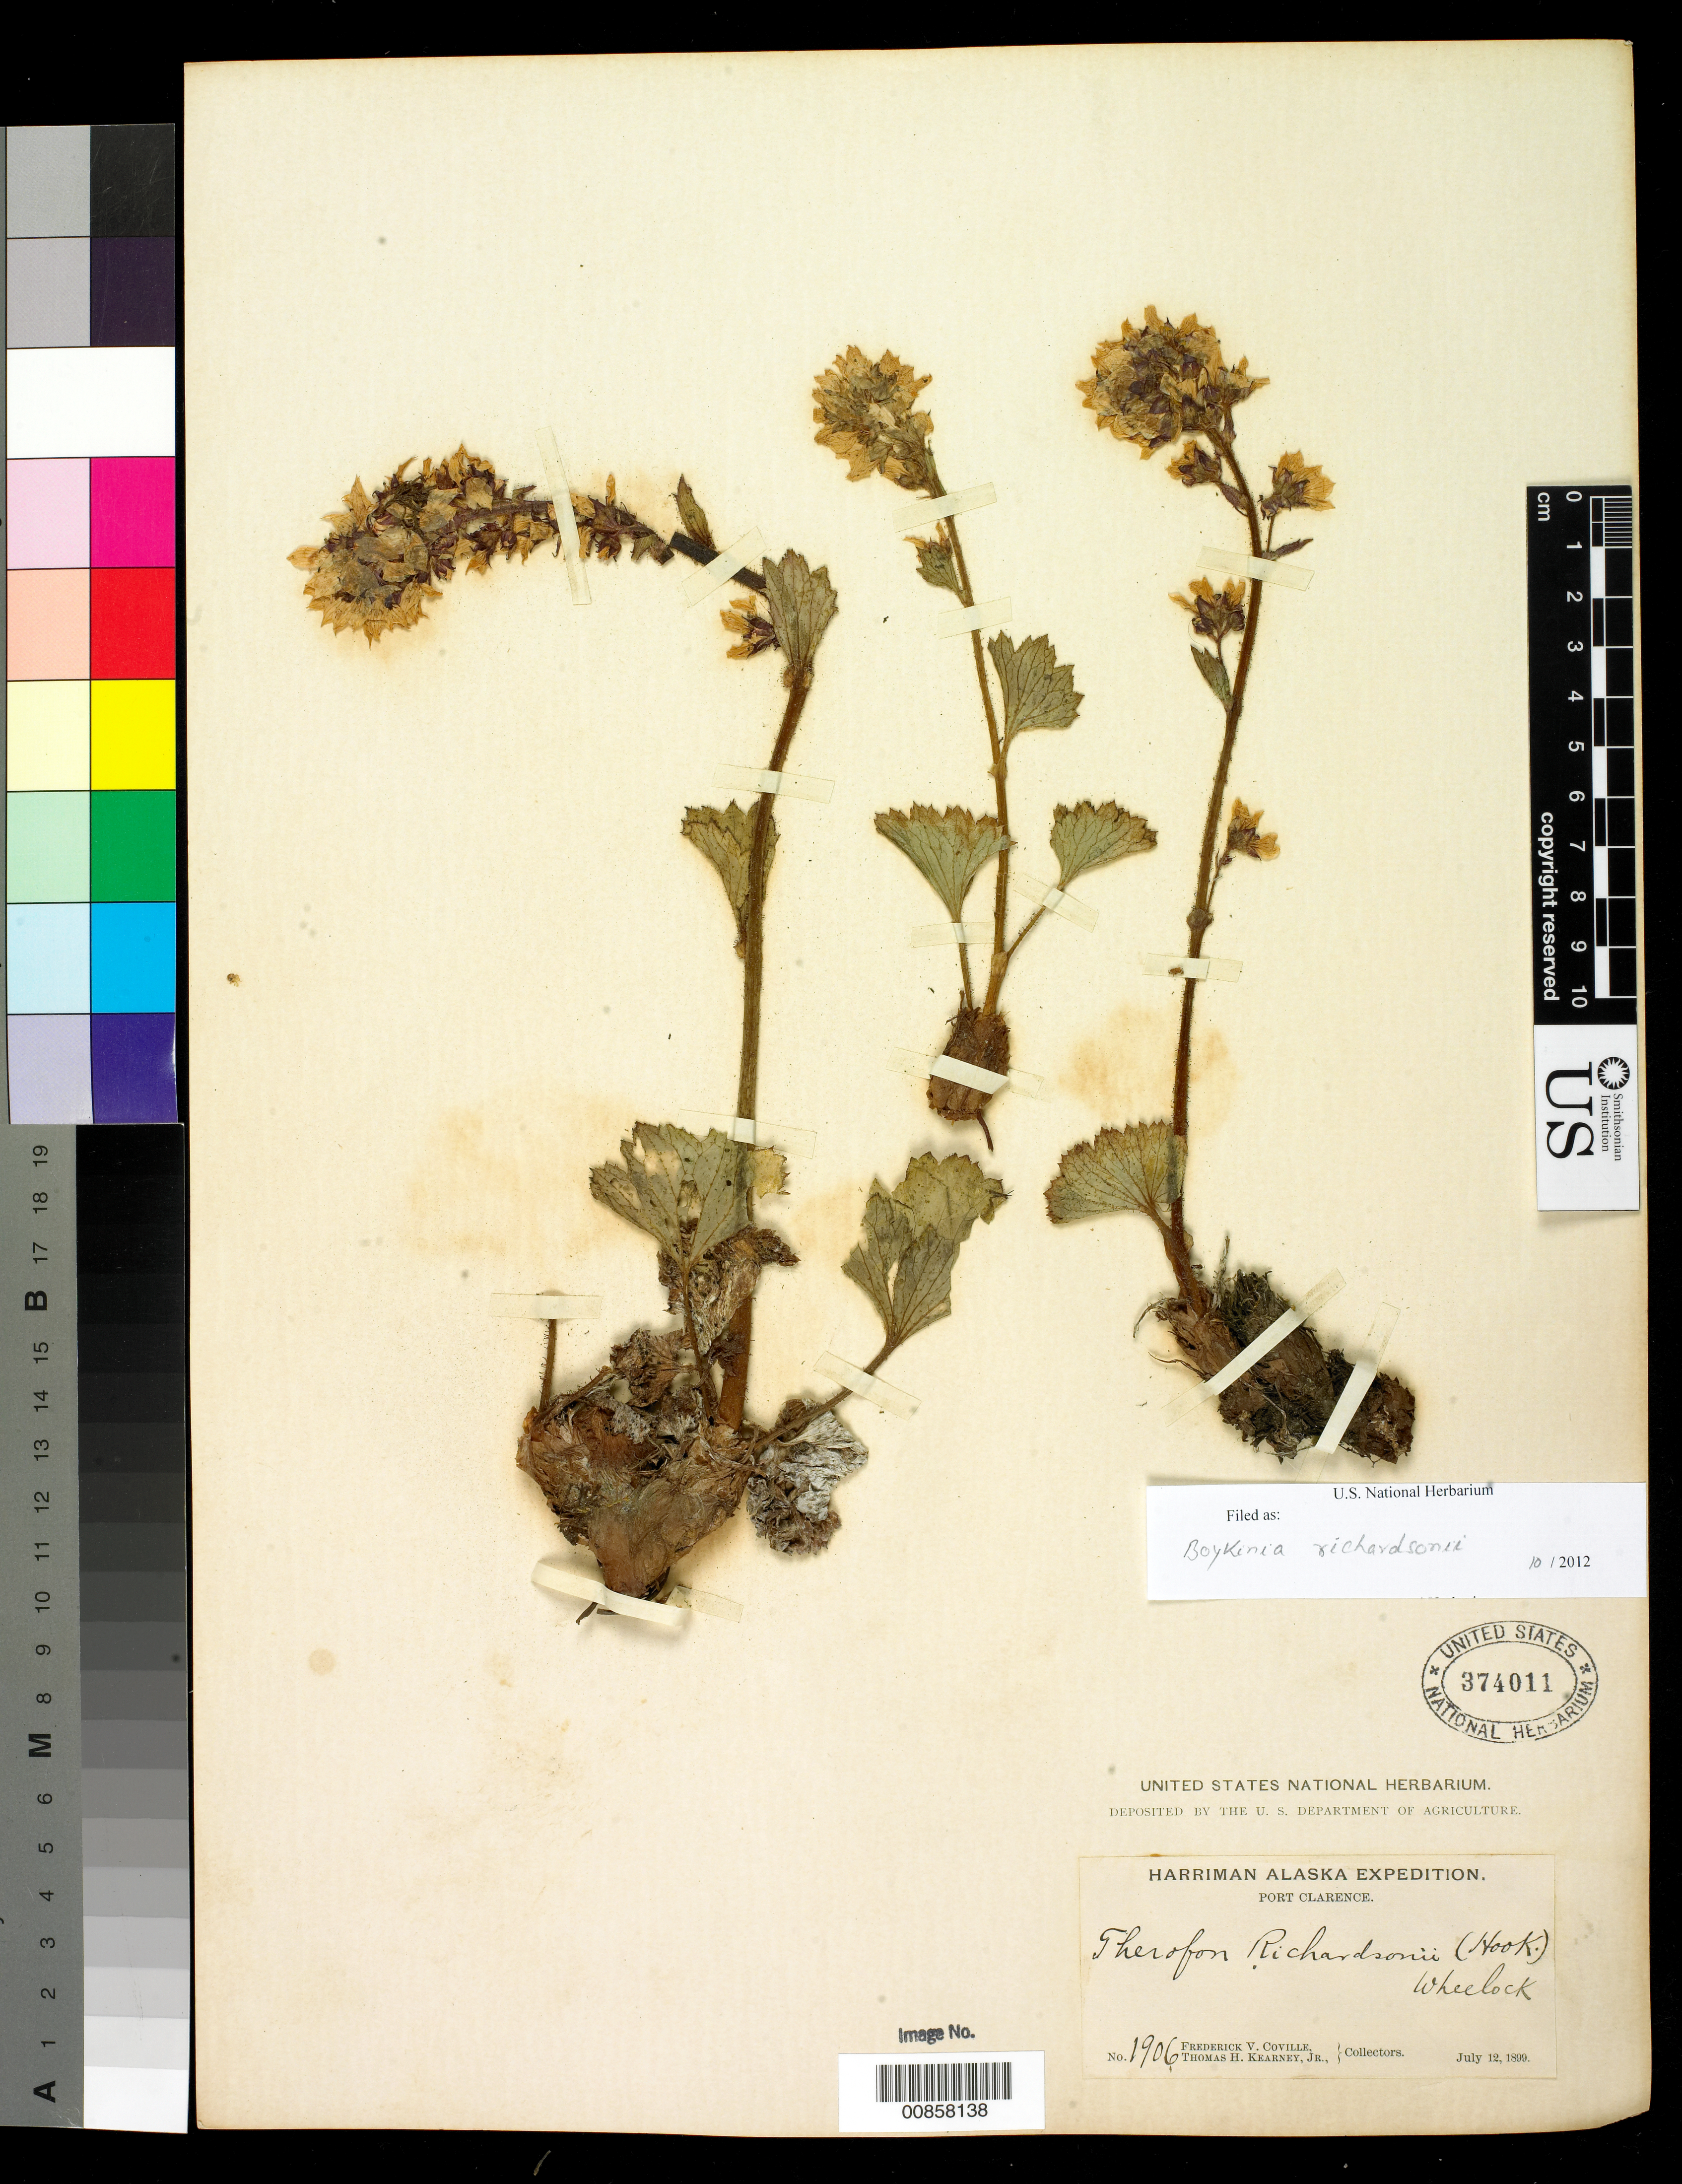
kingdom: Plantae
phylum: Tracheophyta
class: Magnoliopsida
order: Saxifragales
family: Saxifragaceae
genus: Boykinia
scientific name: Boykinia richardsonii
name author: (Hook.) A. Gray ex B.D. Jacks.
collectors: F. V. Coville & T. H. Kearney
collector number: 1906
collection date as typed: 12 Jul 1899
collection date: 1899-07-12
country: United States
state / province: Alaska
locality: Port Clarence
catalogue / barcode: US 374011